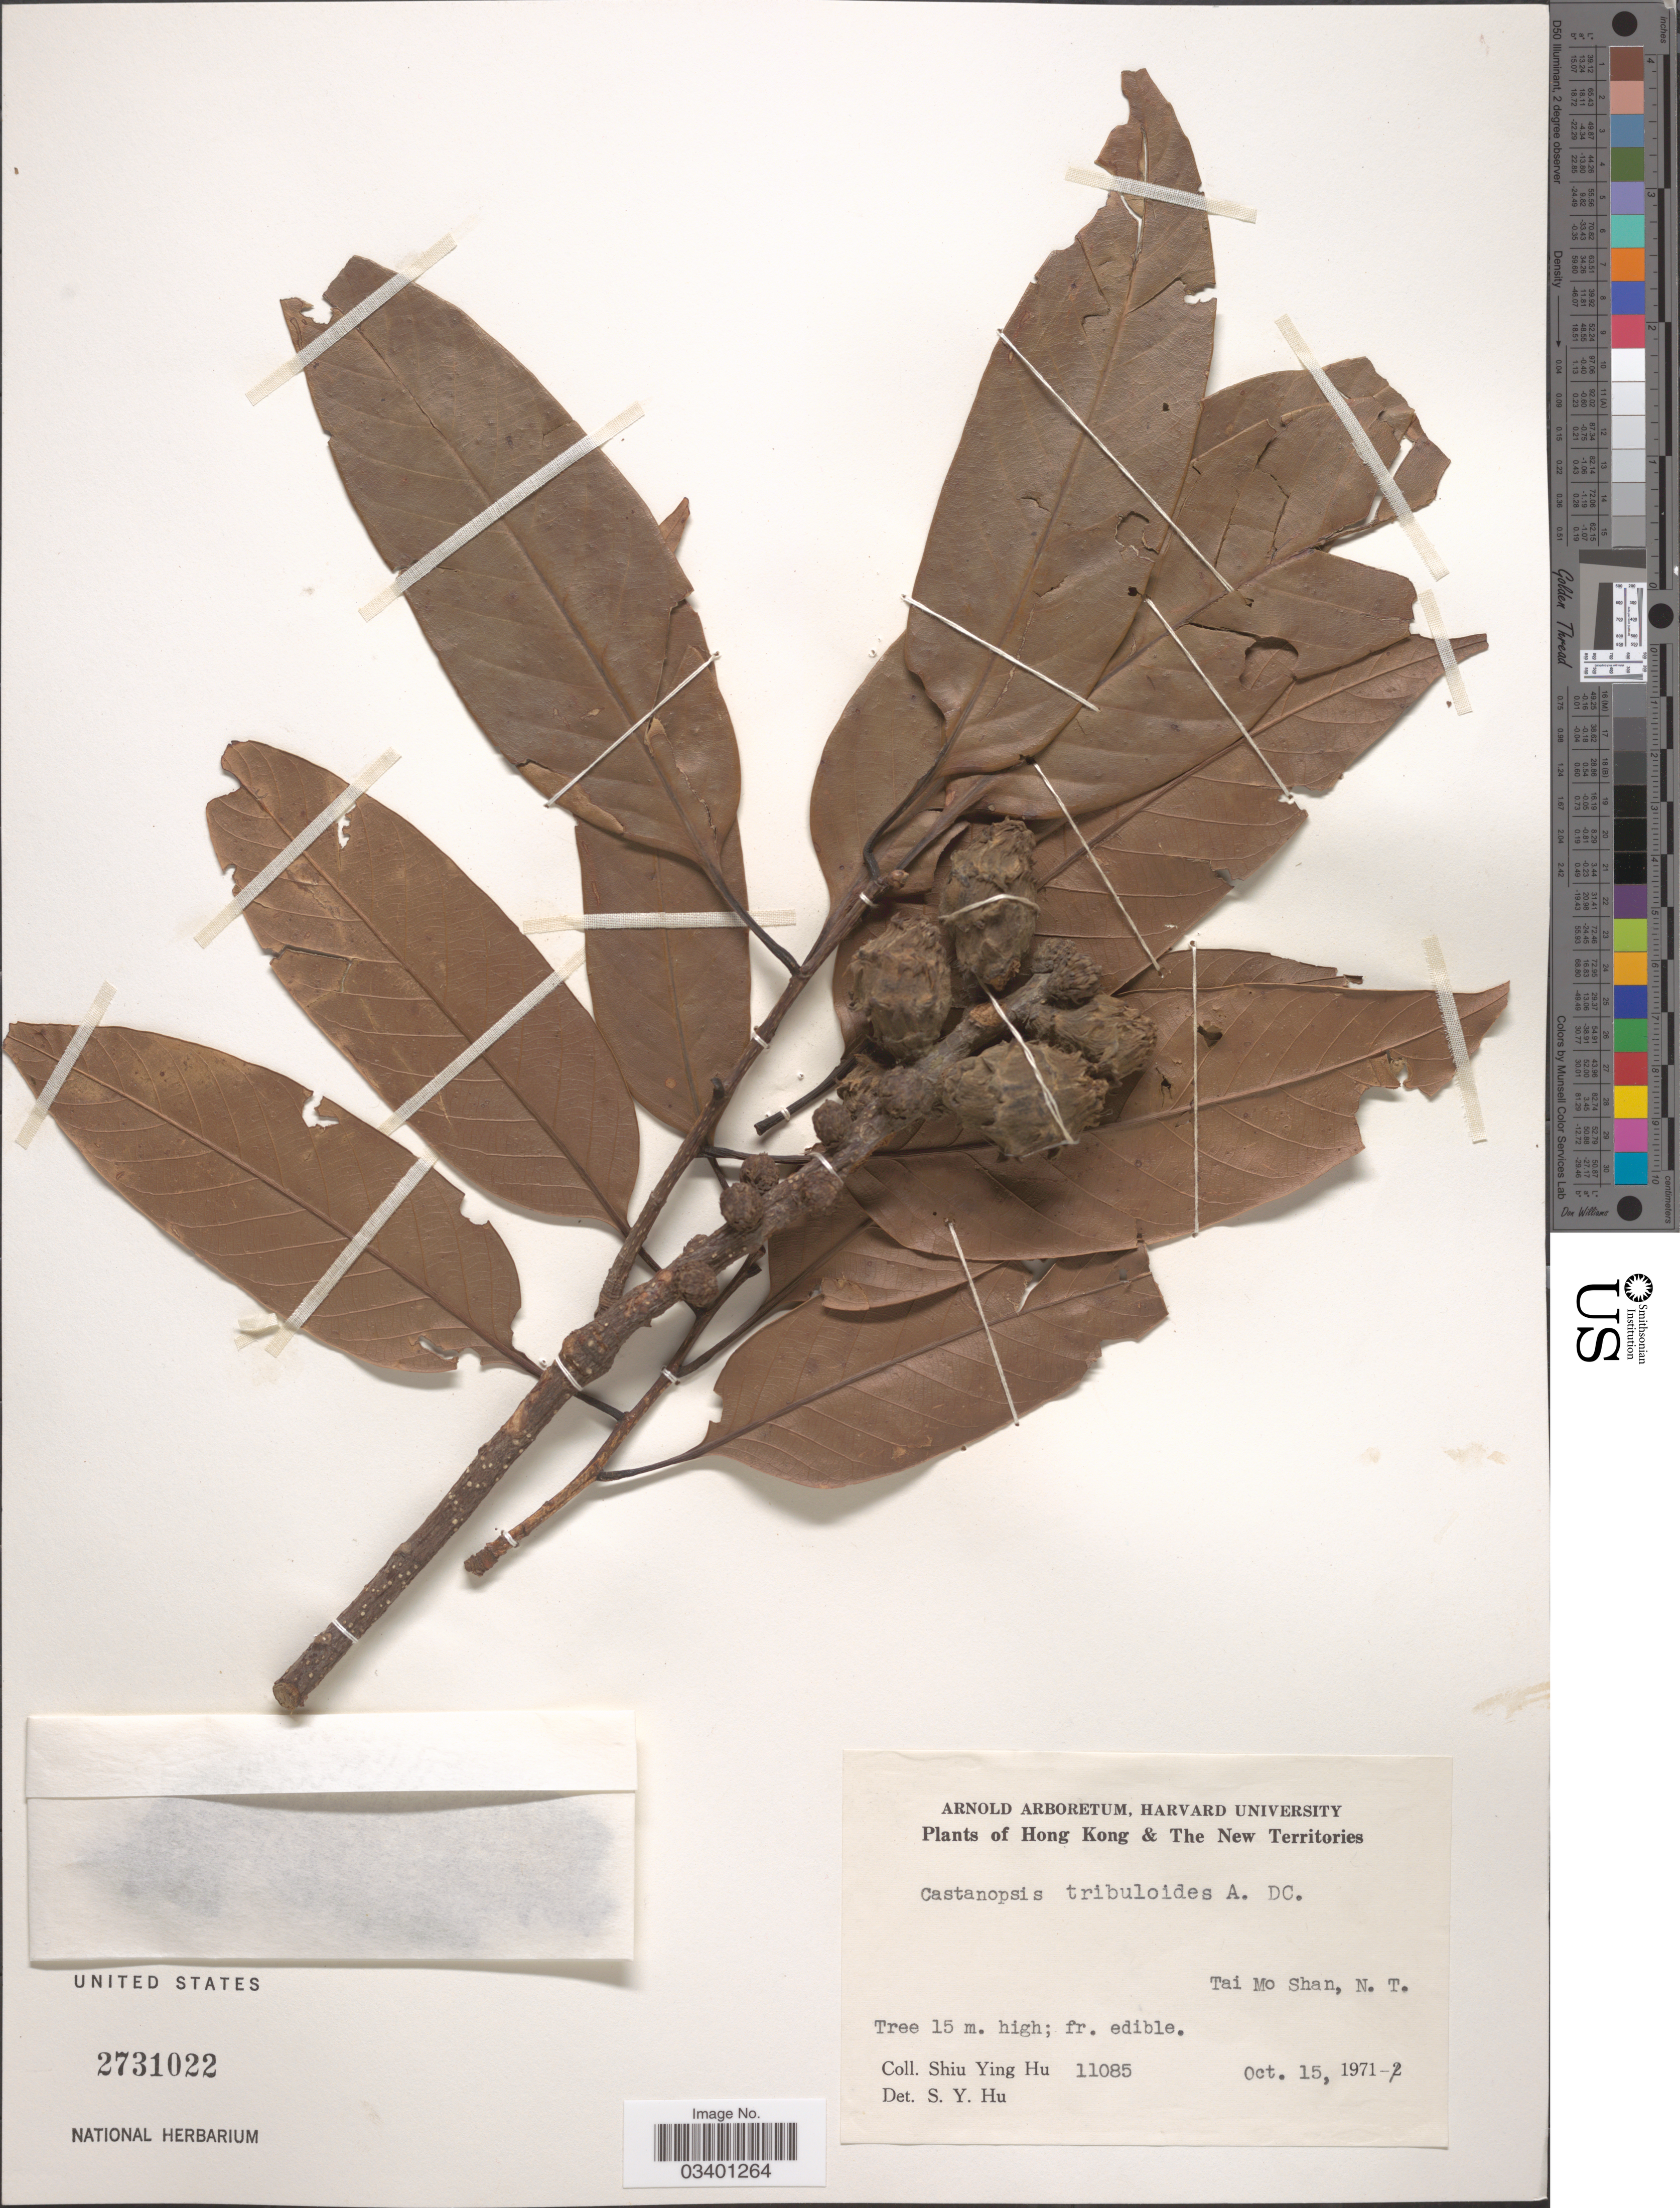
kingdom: Plantae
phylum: Tracheophyta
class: Magnoliopsida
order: Fagales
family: Fagaceae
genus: Castanopsis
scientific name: Castanopsis tribuloides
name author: (Sm.) A. DC.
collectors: S. Y. Hu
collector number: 11085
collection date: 1971-10-15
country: China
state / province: Hong Kong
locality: The New Territories. Tai Mo Shan, N. T.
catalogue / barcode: US 2731022